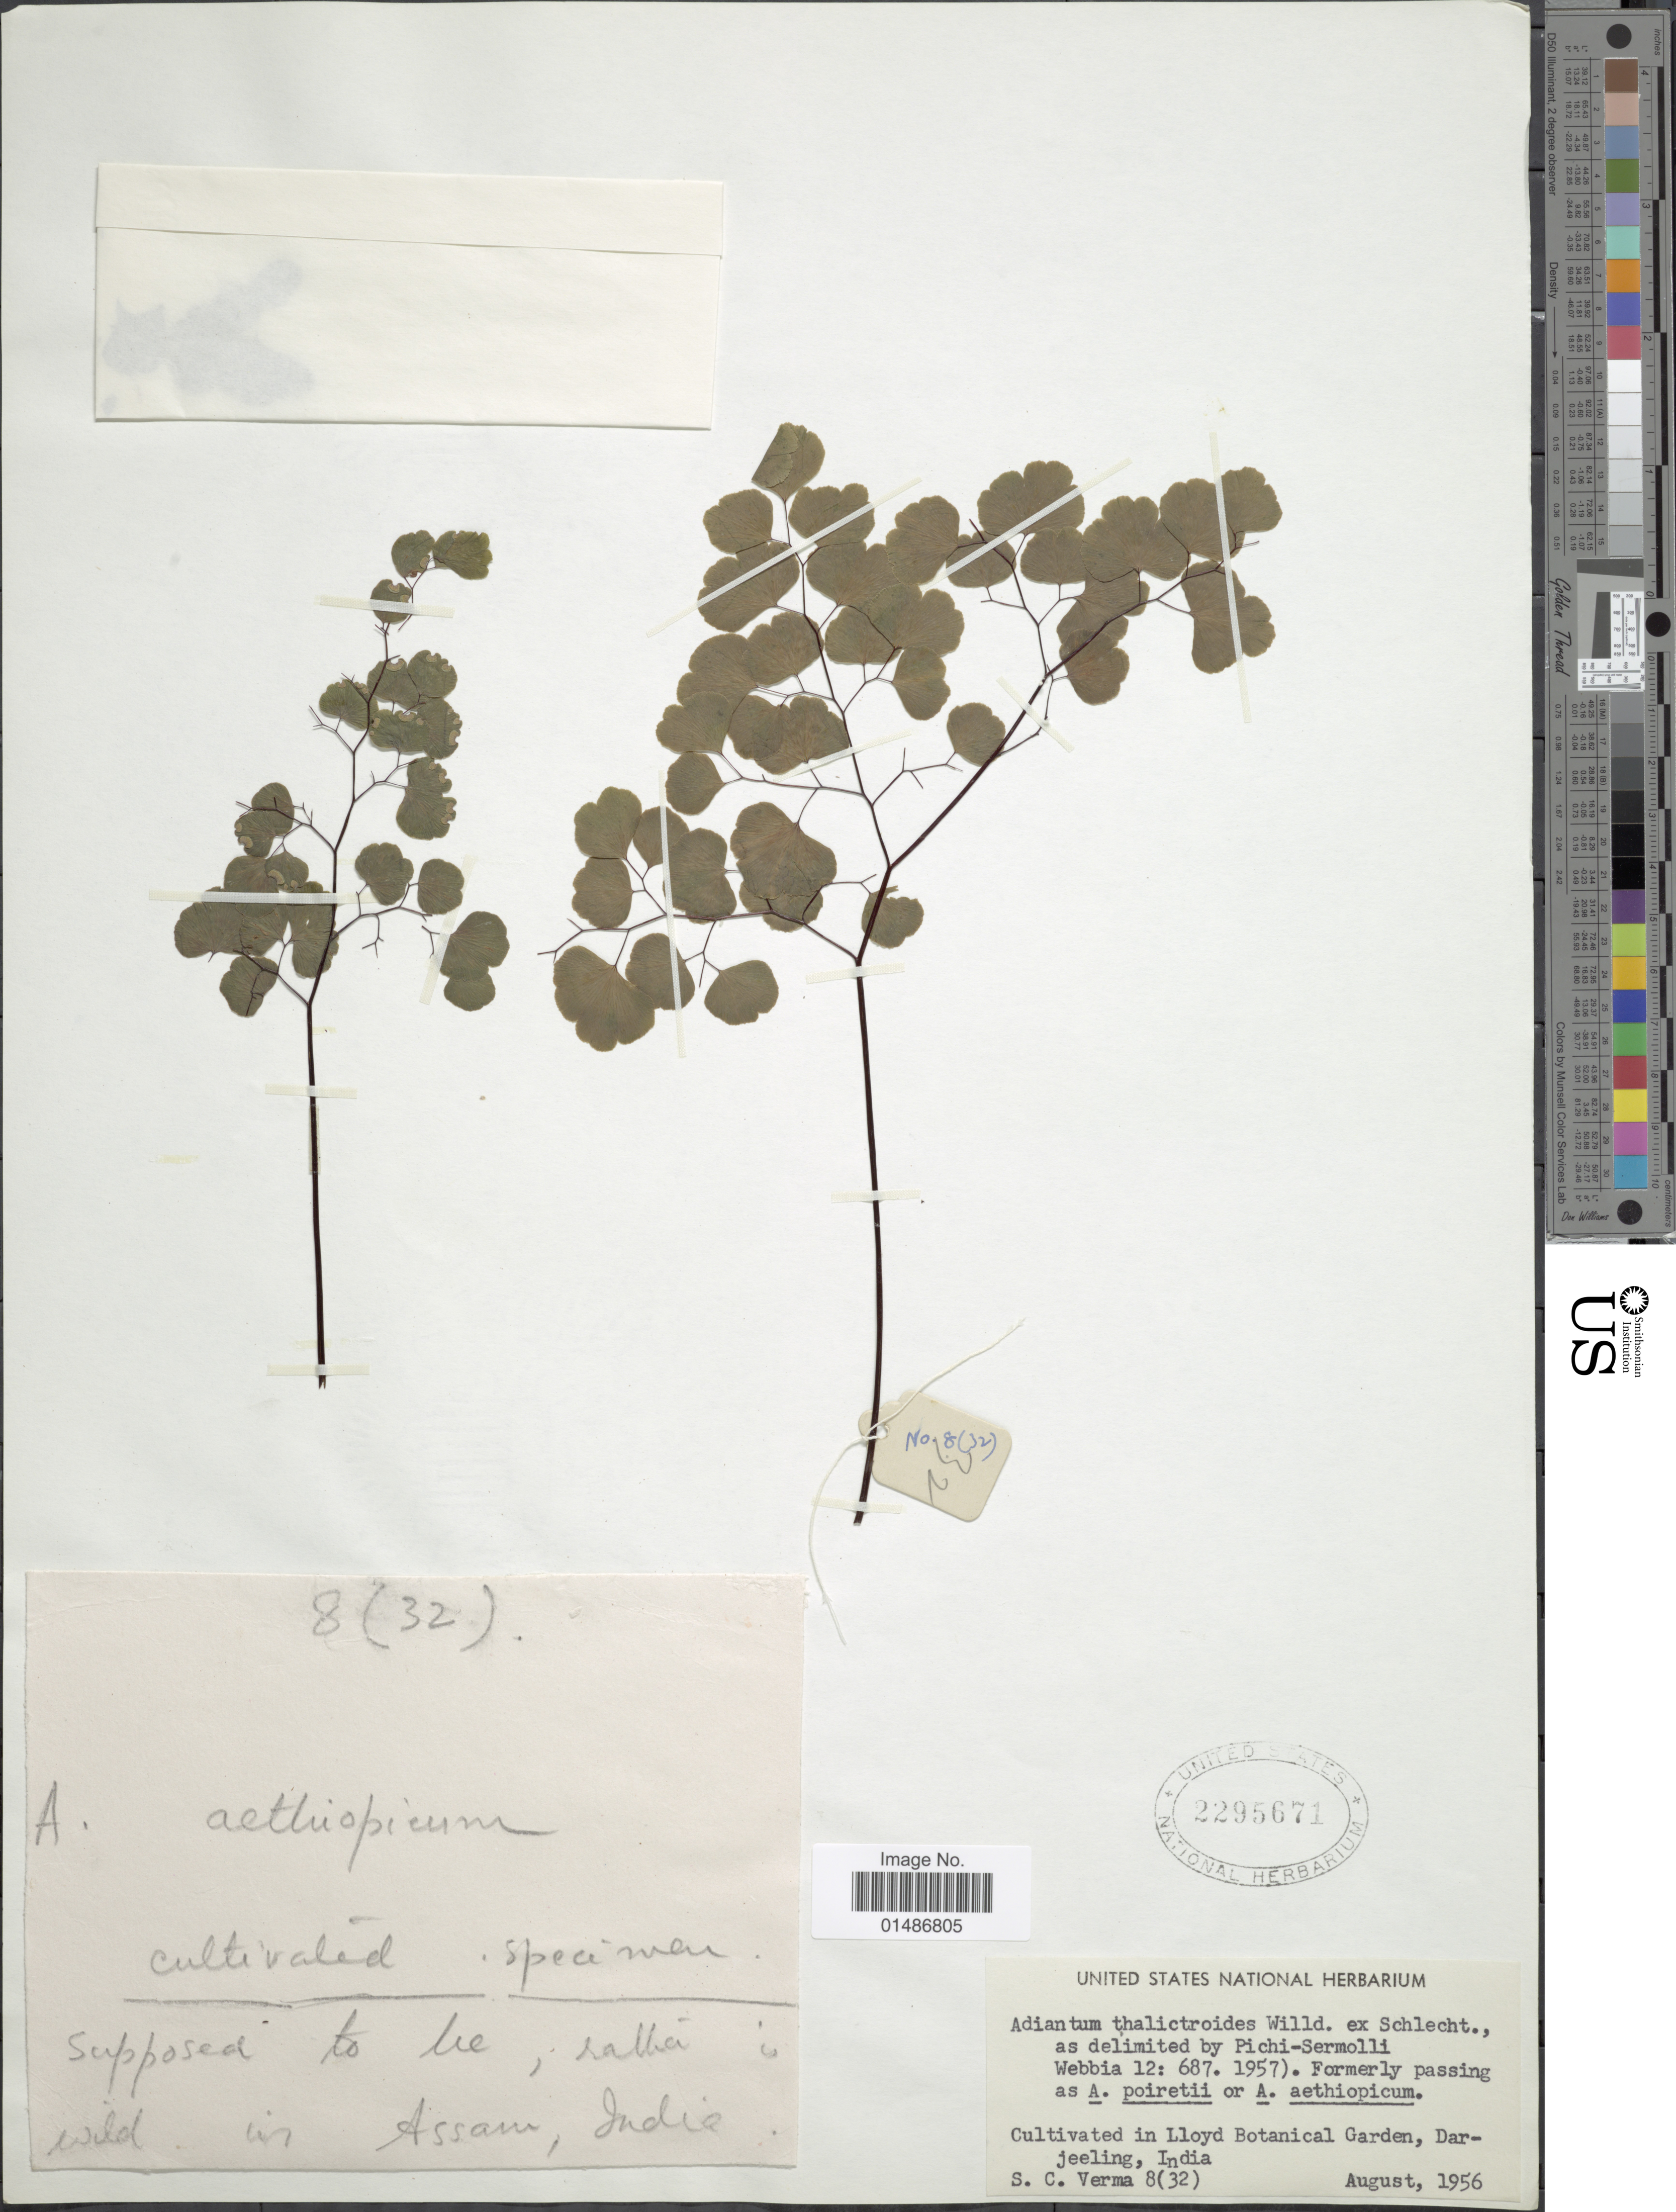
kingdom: Plantae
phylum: Tracheophyta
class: Polypodiopsida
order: Polypodiales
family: Pteridaceae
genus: Adiantum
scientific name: Adiantum thalictroides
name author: Willd. ex Schltdl.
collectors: S. Verma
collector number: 8 (32)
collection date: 1956-08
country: India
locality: Cultivated in Lloyd Botanical Garden, Darjeeling.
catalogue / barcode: US 2295671